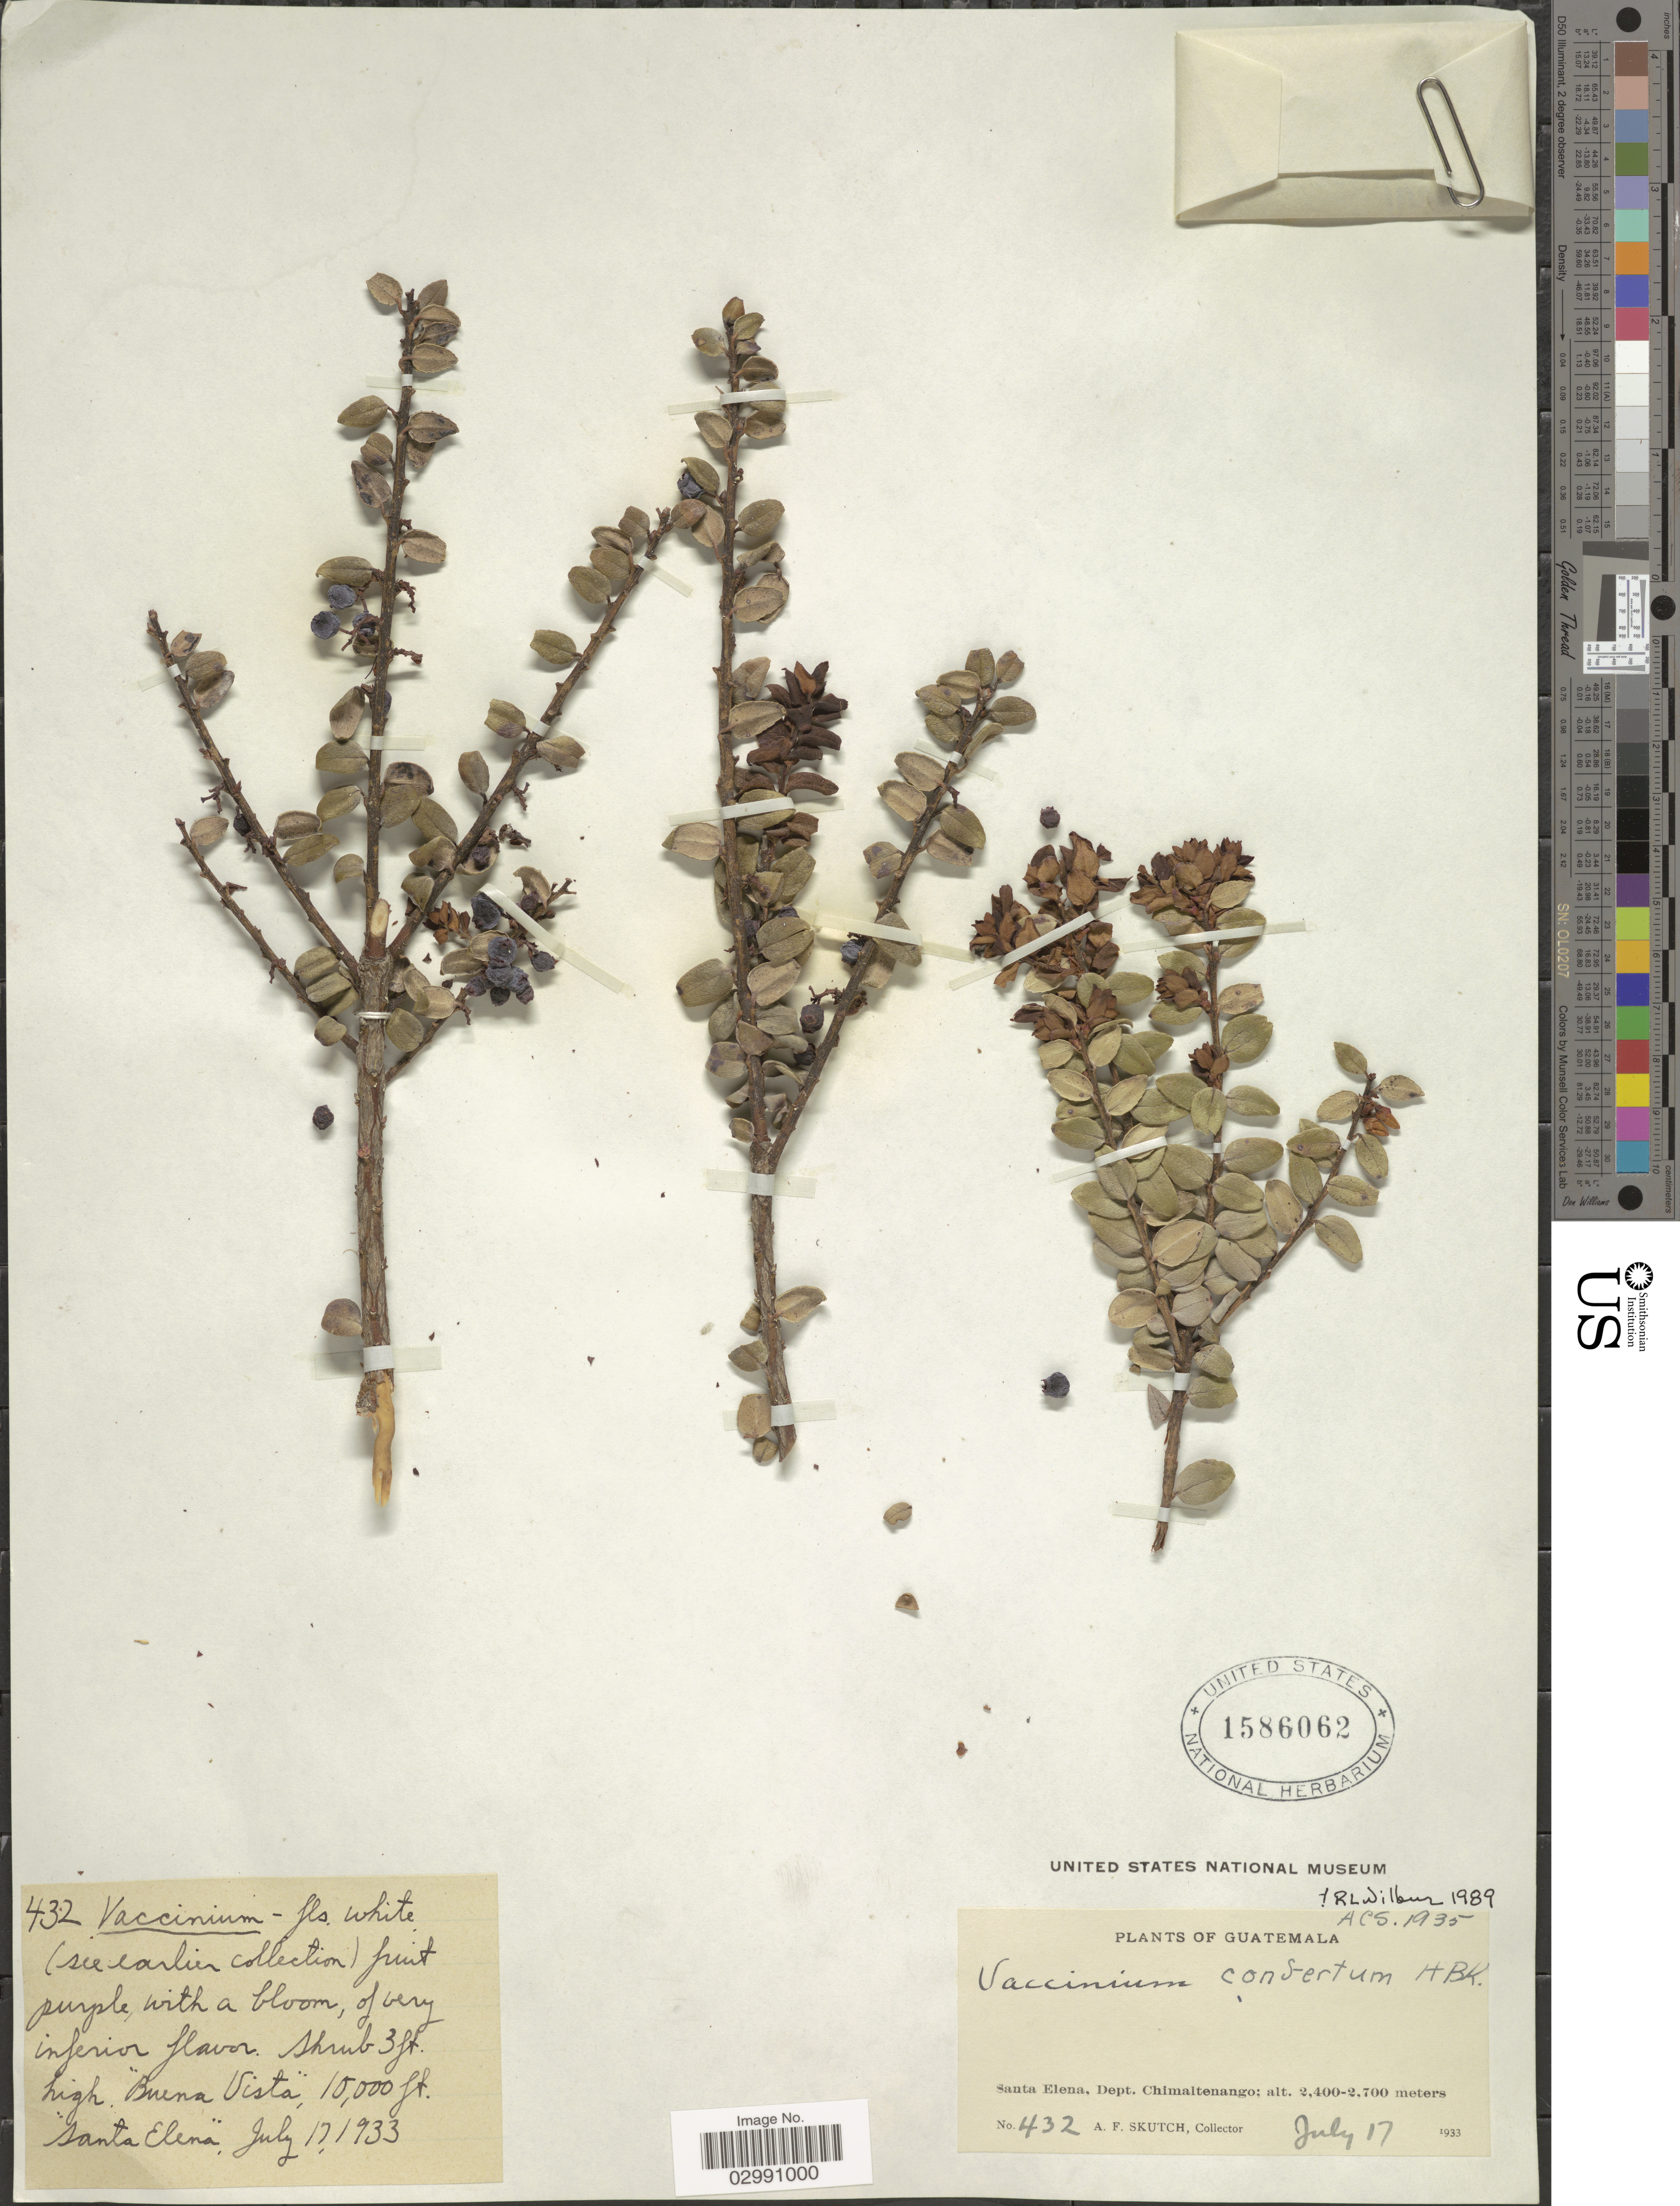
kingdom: Plantae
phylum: Tracheophyta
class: Magnoliopsida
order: Ericales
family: Ericaceae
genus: Vaccinium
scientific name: Vaccinium confertum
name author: Kunth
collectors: A. F. Skutch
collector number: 432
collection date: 1933-07-17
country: Guatemala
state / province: Chimaltenango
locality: Santa Elena, Dept. Chimaltenango. "Buena Vista". "Santa Elena".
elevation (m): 3048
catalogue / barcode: US 1586062